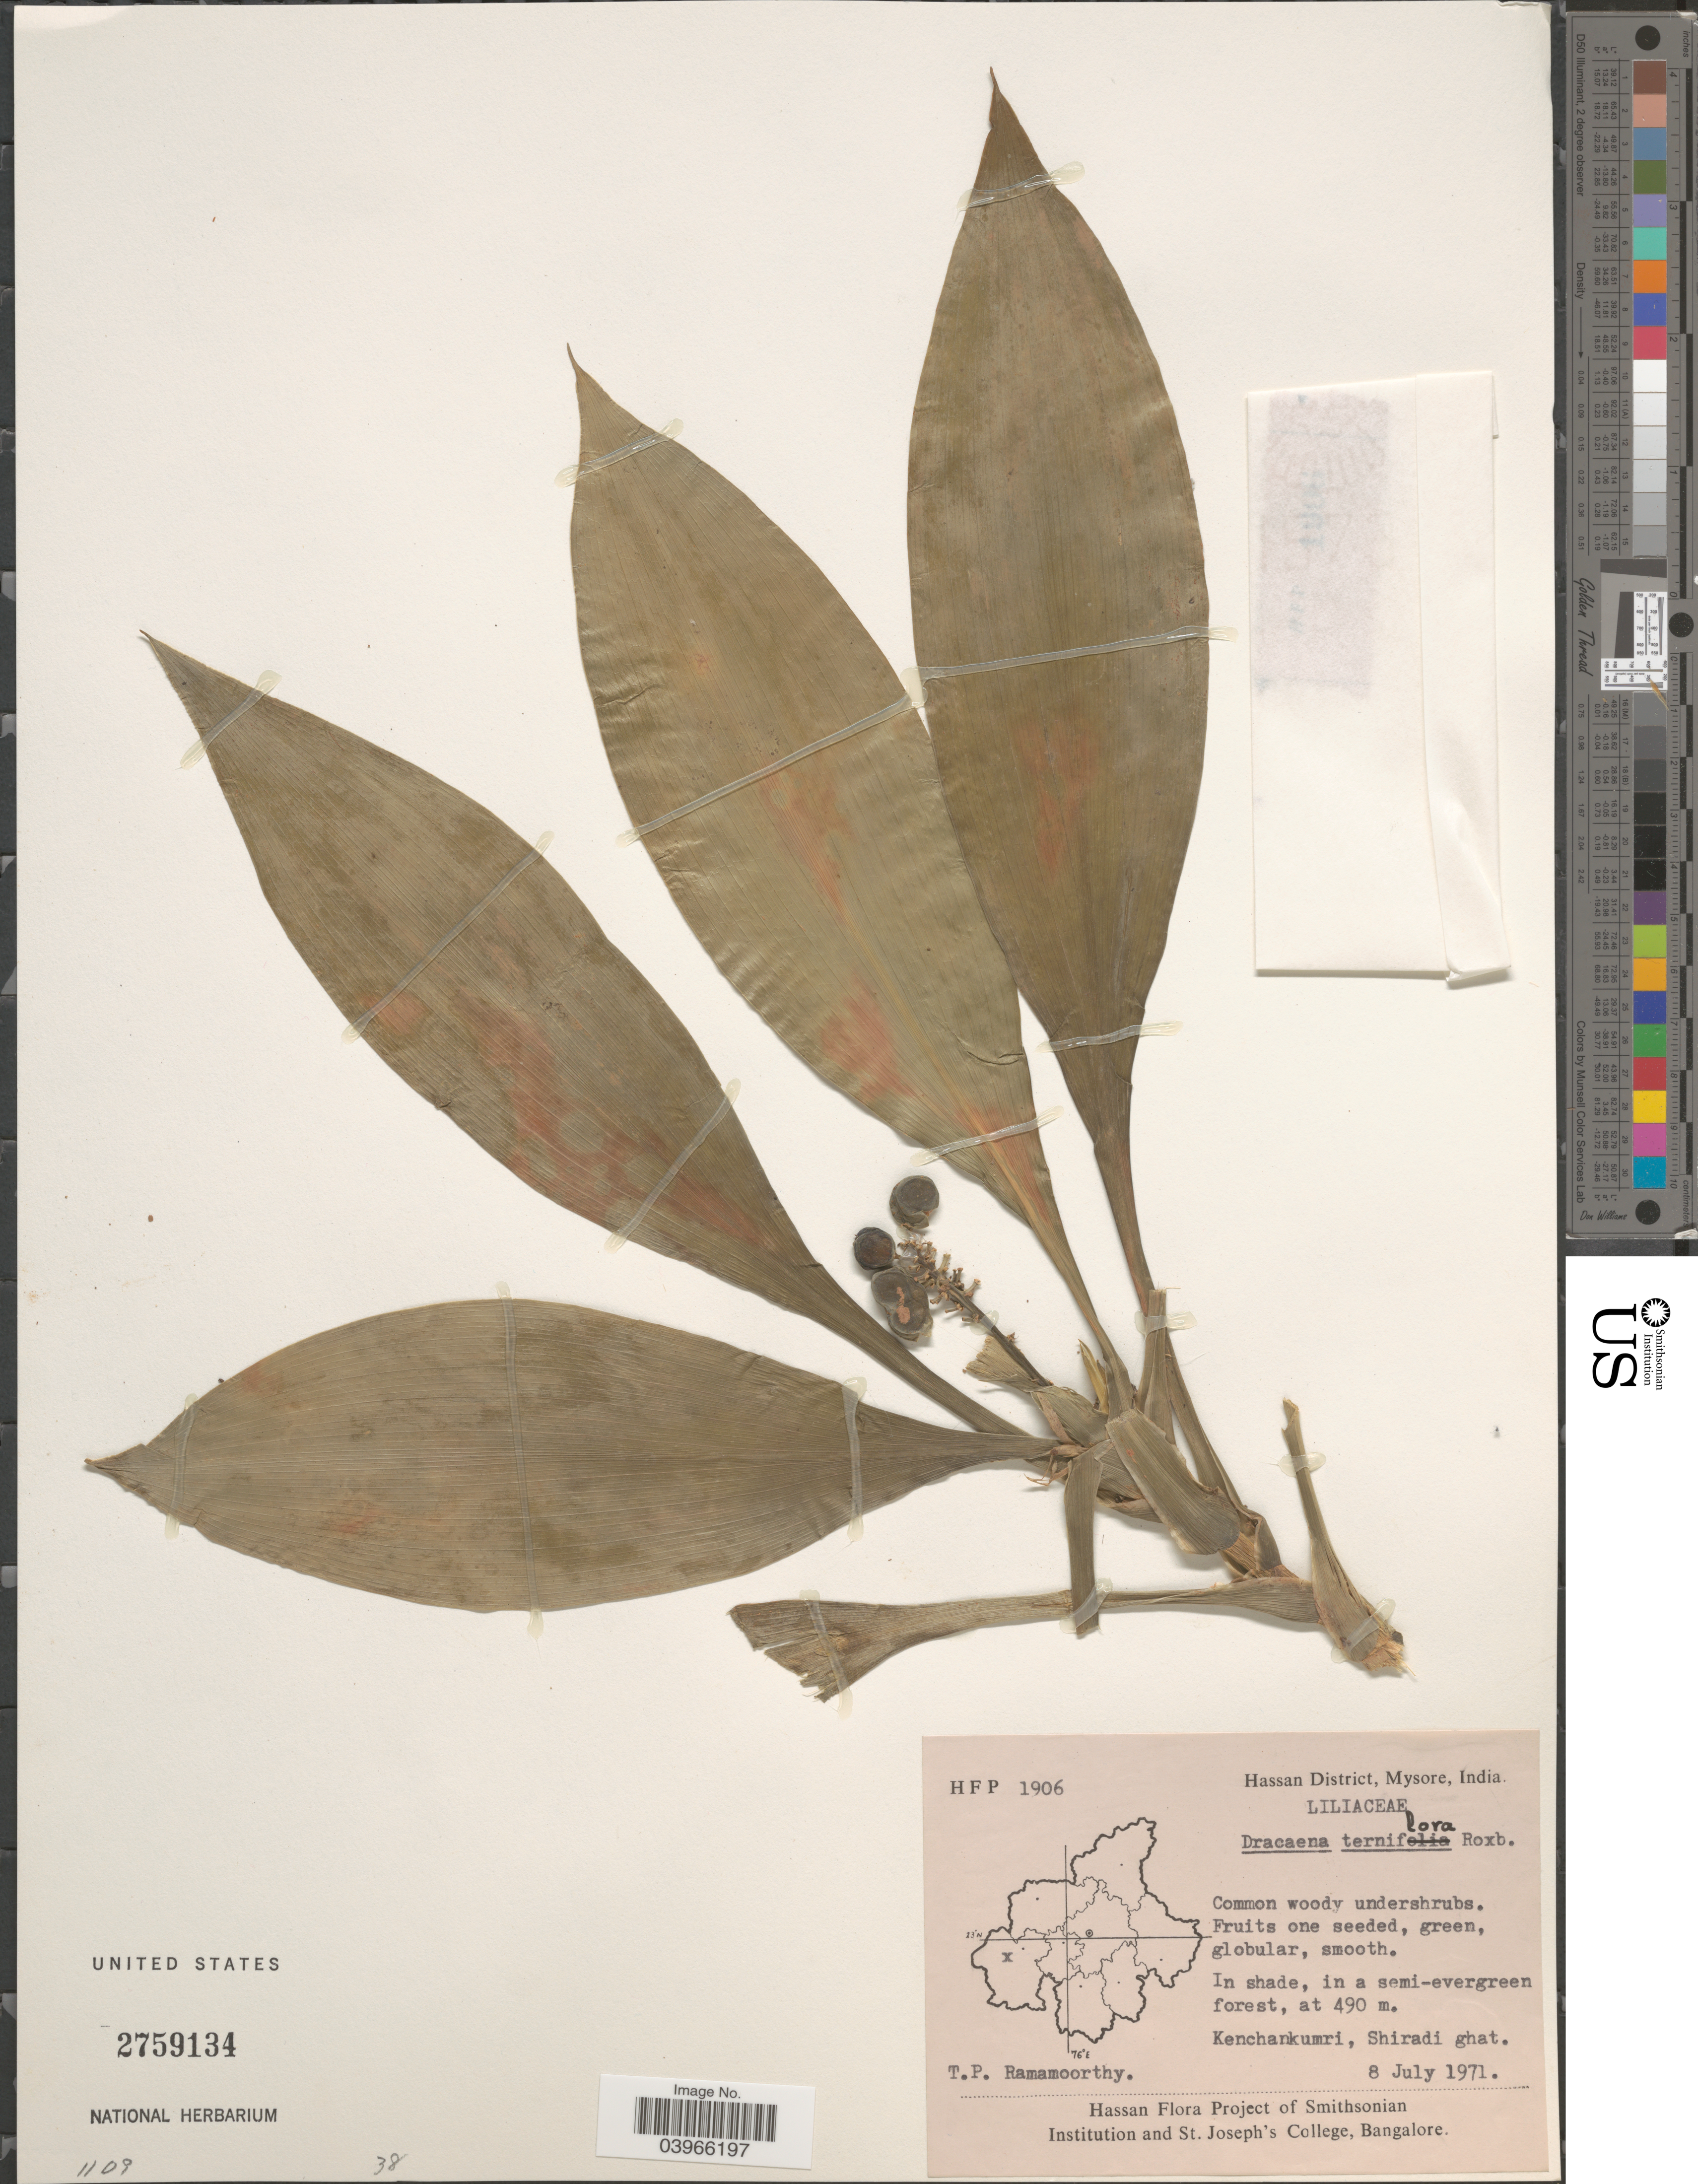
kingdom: Plantae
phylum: Tracheophyta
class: Liliopsida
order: Asparagales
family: Asparagaceae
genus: Dracaena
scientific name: Dracaena terniflora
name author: Roxb.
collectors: T. P. Ramamoorthy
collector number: HFP1906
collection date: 1971-07-08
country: India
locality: Hassan District, Mysore. In shade, in a semi-evergreen forest. Kenchankumri, Shiradi ghat.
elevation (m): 490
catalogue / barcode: US 2759134